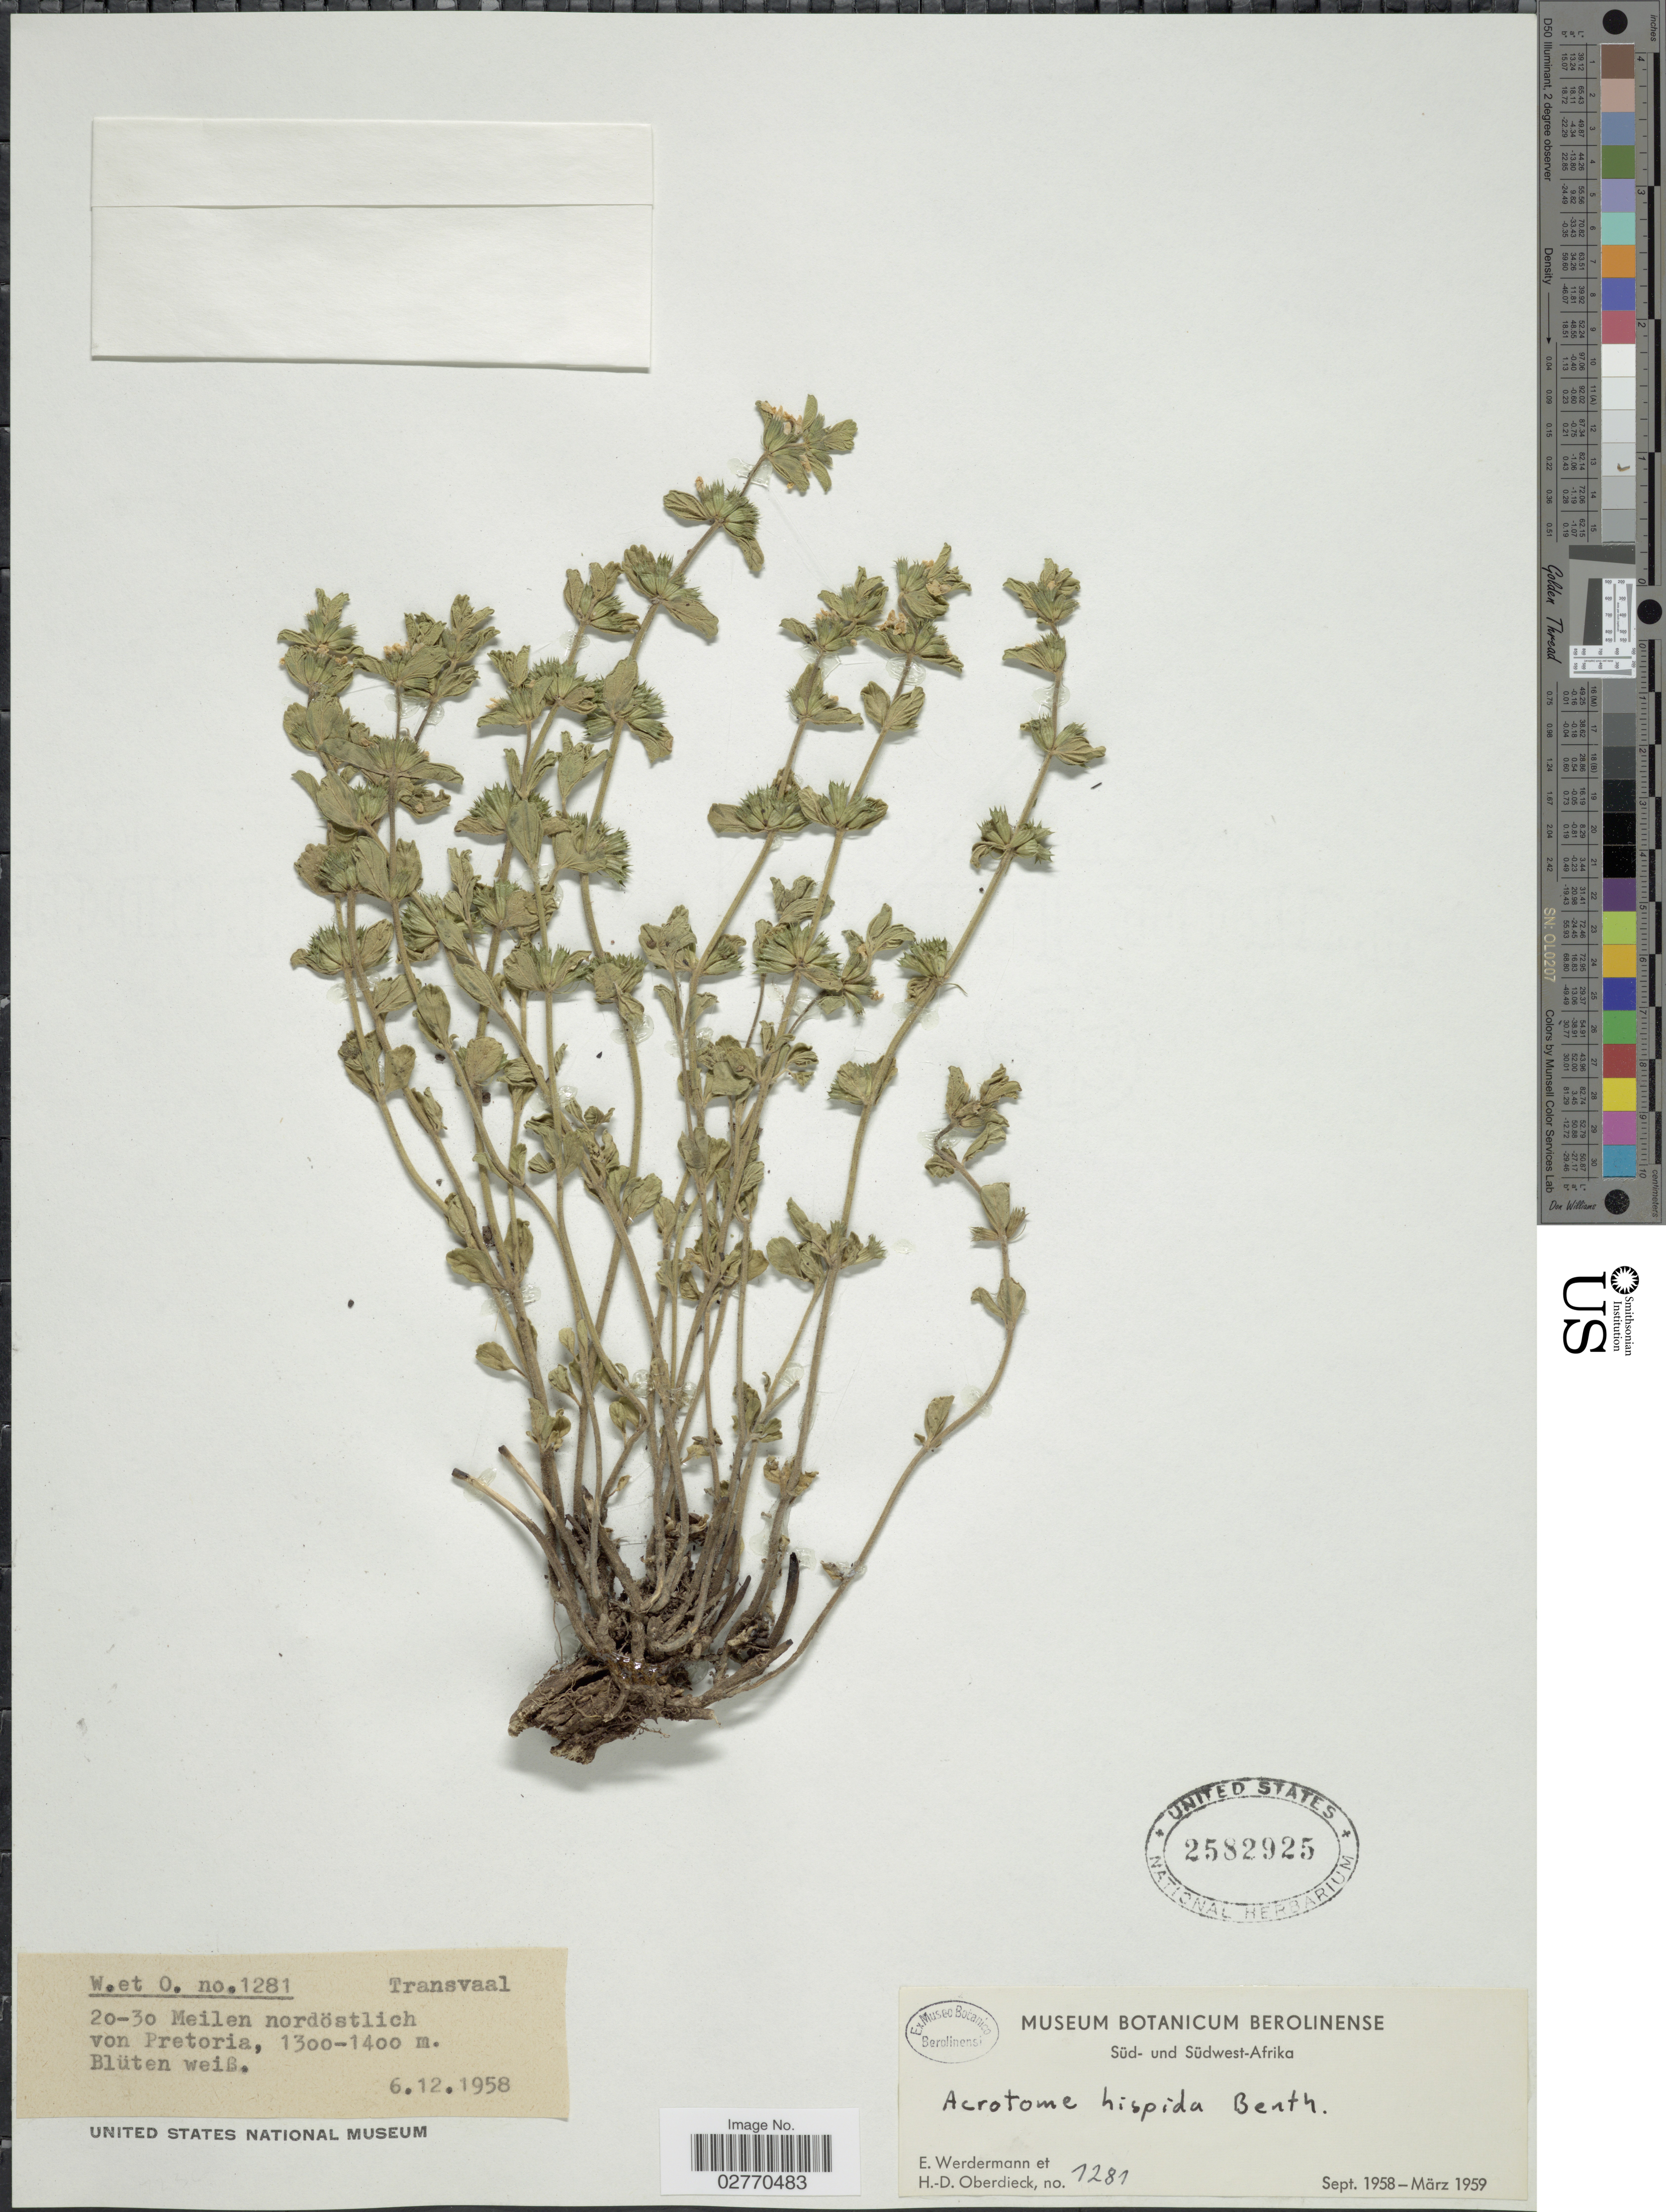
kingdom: Plantae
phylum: Tracheophyta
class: Magnoliopsida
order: Lamiales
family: Lamiaceae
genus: Acrotome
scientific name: Acrotome hispida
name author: Benth.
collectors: E. Werdermann & H. Oberdieck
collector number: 1281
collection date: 1958-12-06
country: South Africa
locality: Süd-Afrika, Transvaal, 20-30 Meilen nordöstlich von Pretoria.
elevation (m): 1300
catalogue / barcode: US 2582925